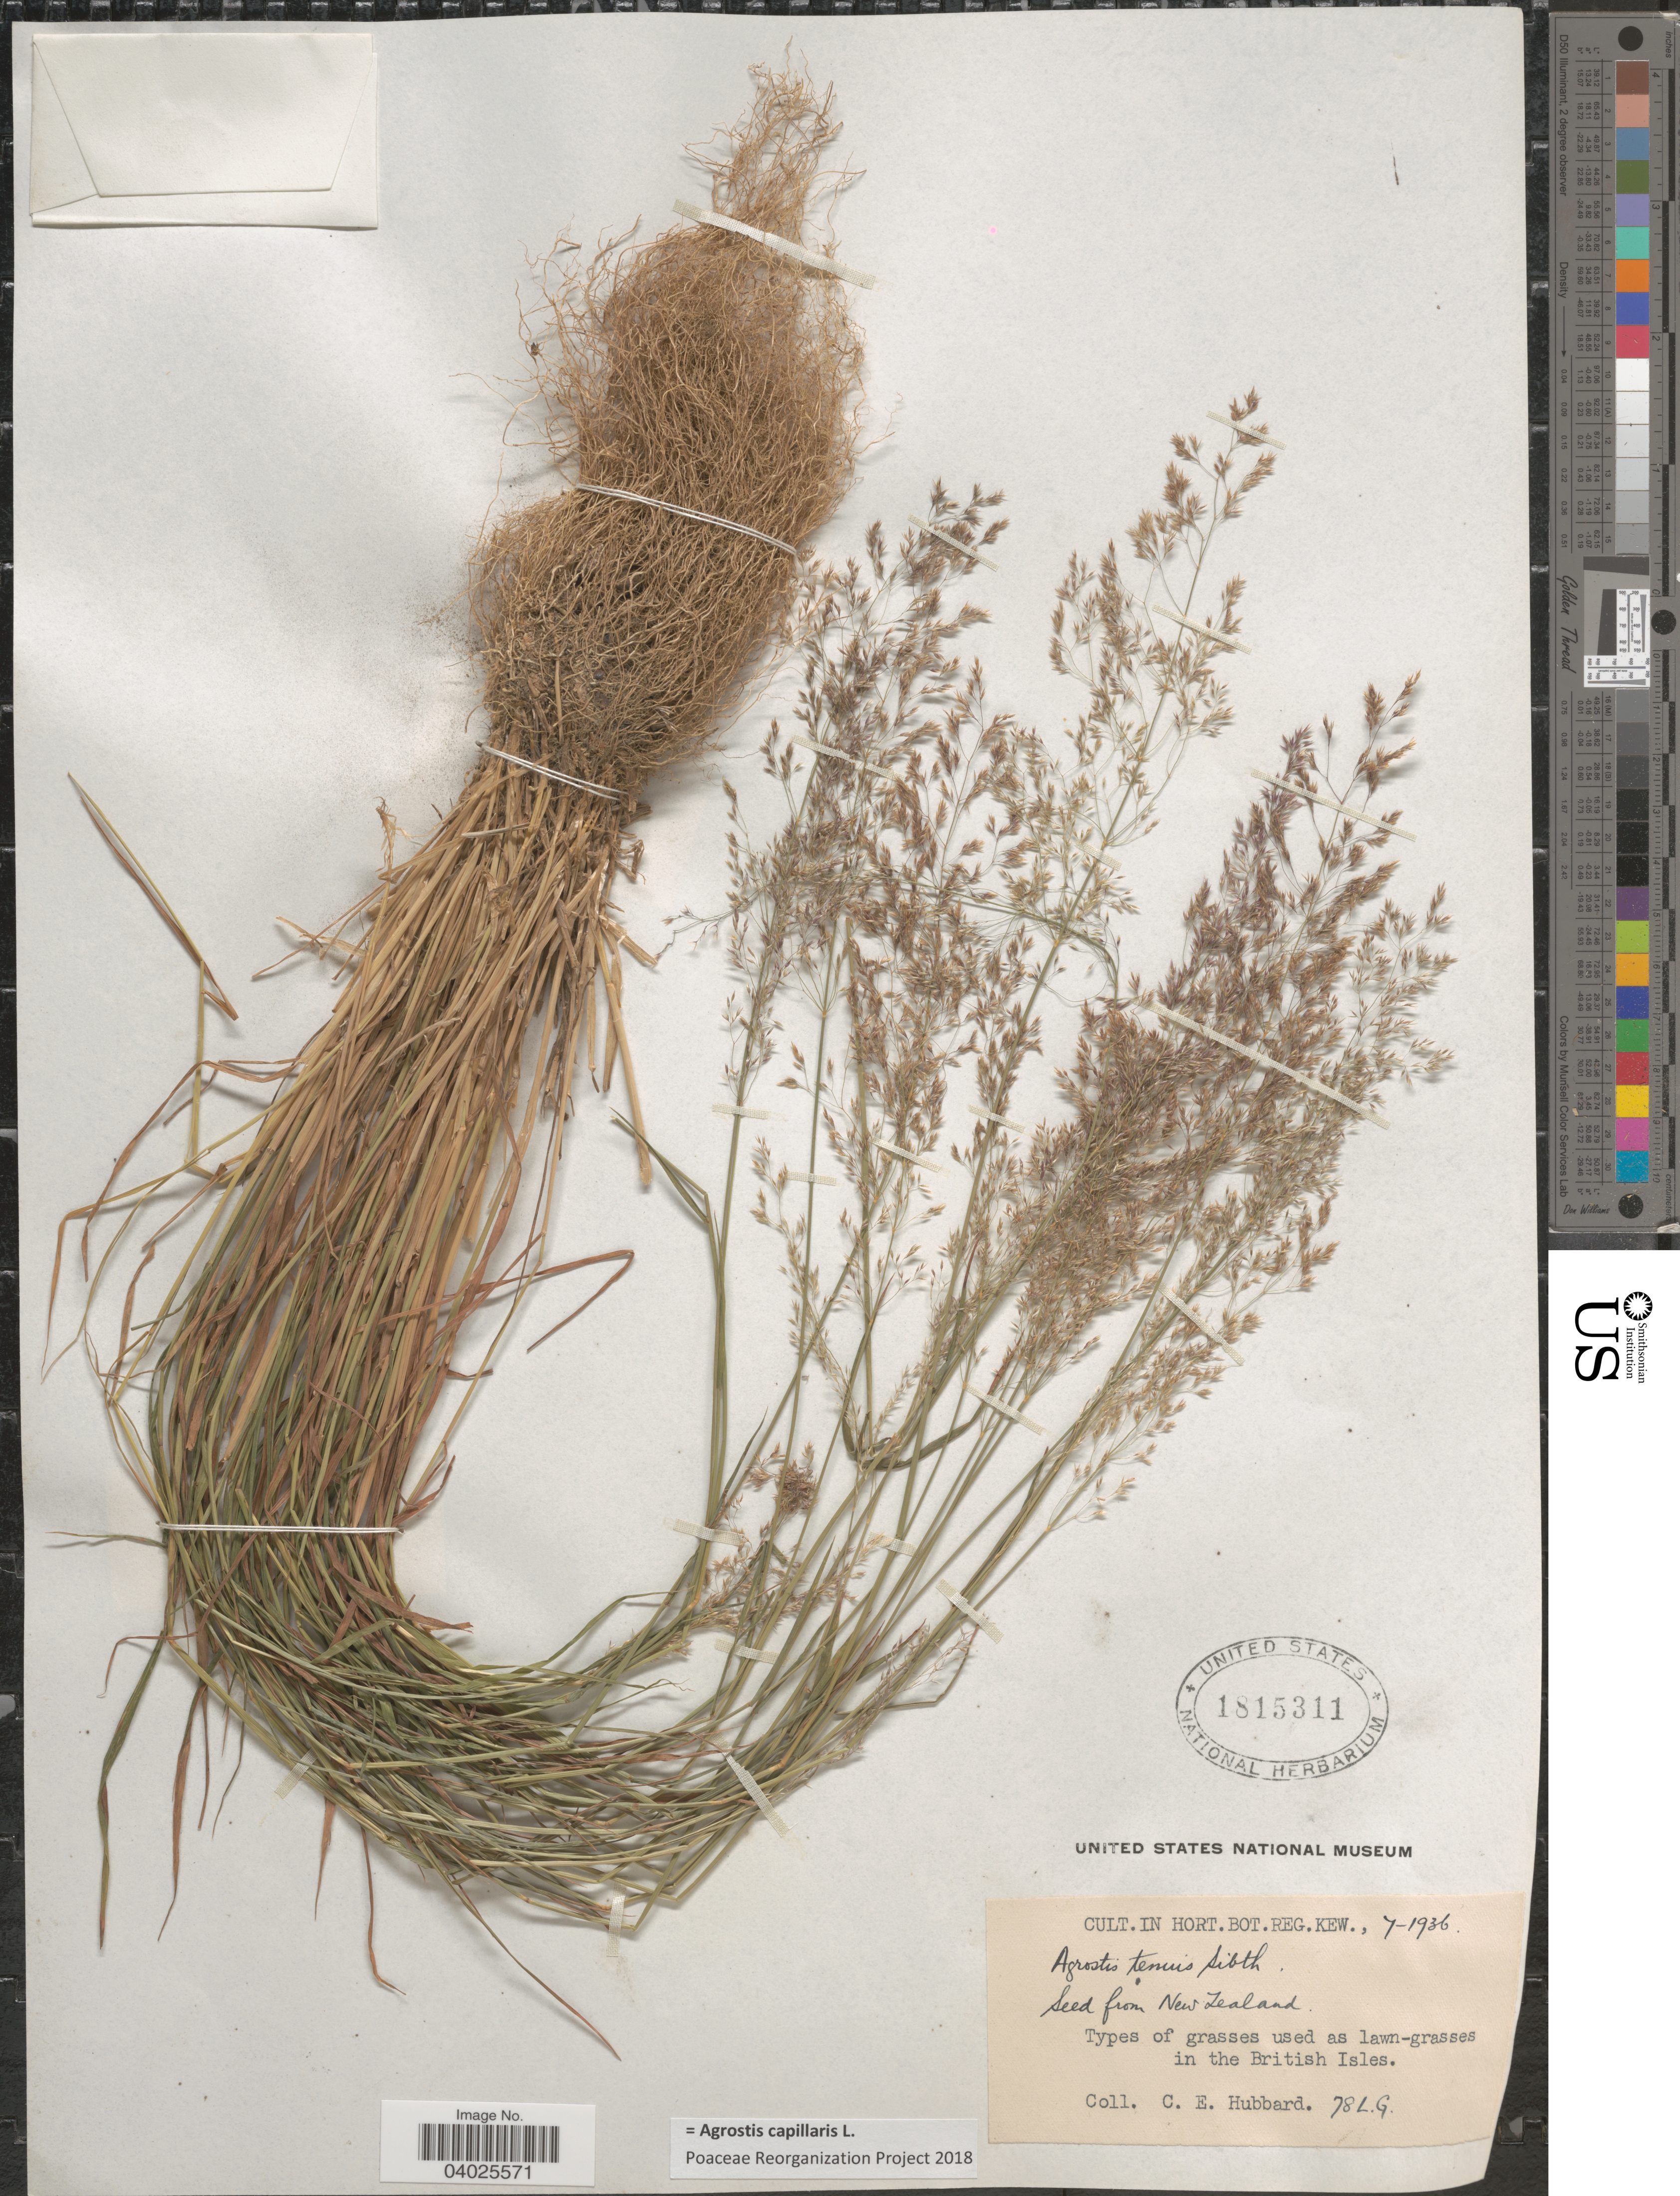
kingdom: Plantae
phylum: Tracheophyta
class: Liliopsida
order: Poales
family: Poaceae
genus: Agrostis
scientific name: Agrostis capillaris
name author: L.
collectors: C. E. Hubbard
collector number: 78 L.G.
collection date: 1936-07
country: United Kingdom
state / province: England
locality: Cult.in Hort.Bot.Reg.Kew.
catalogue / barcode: US 1815311